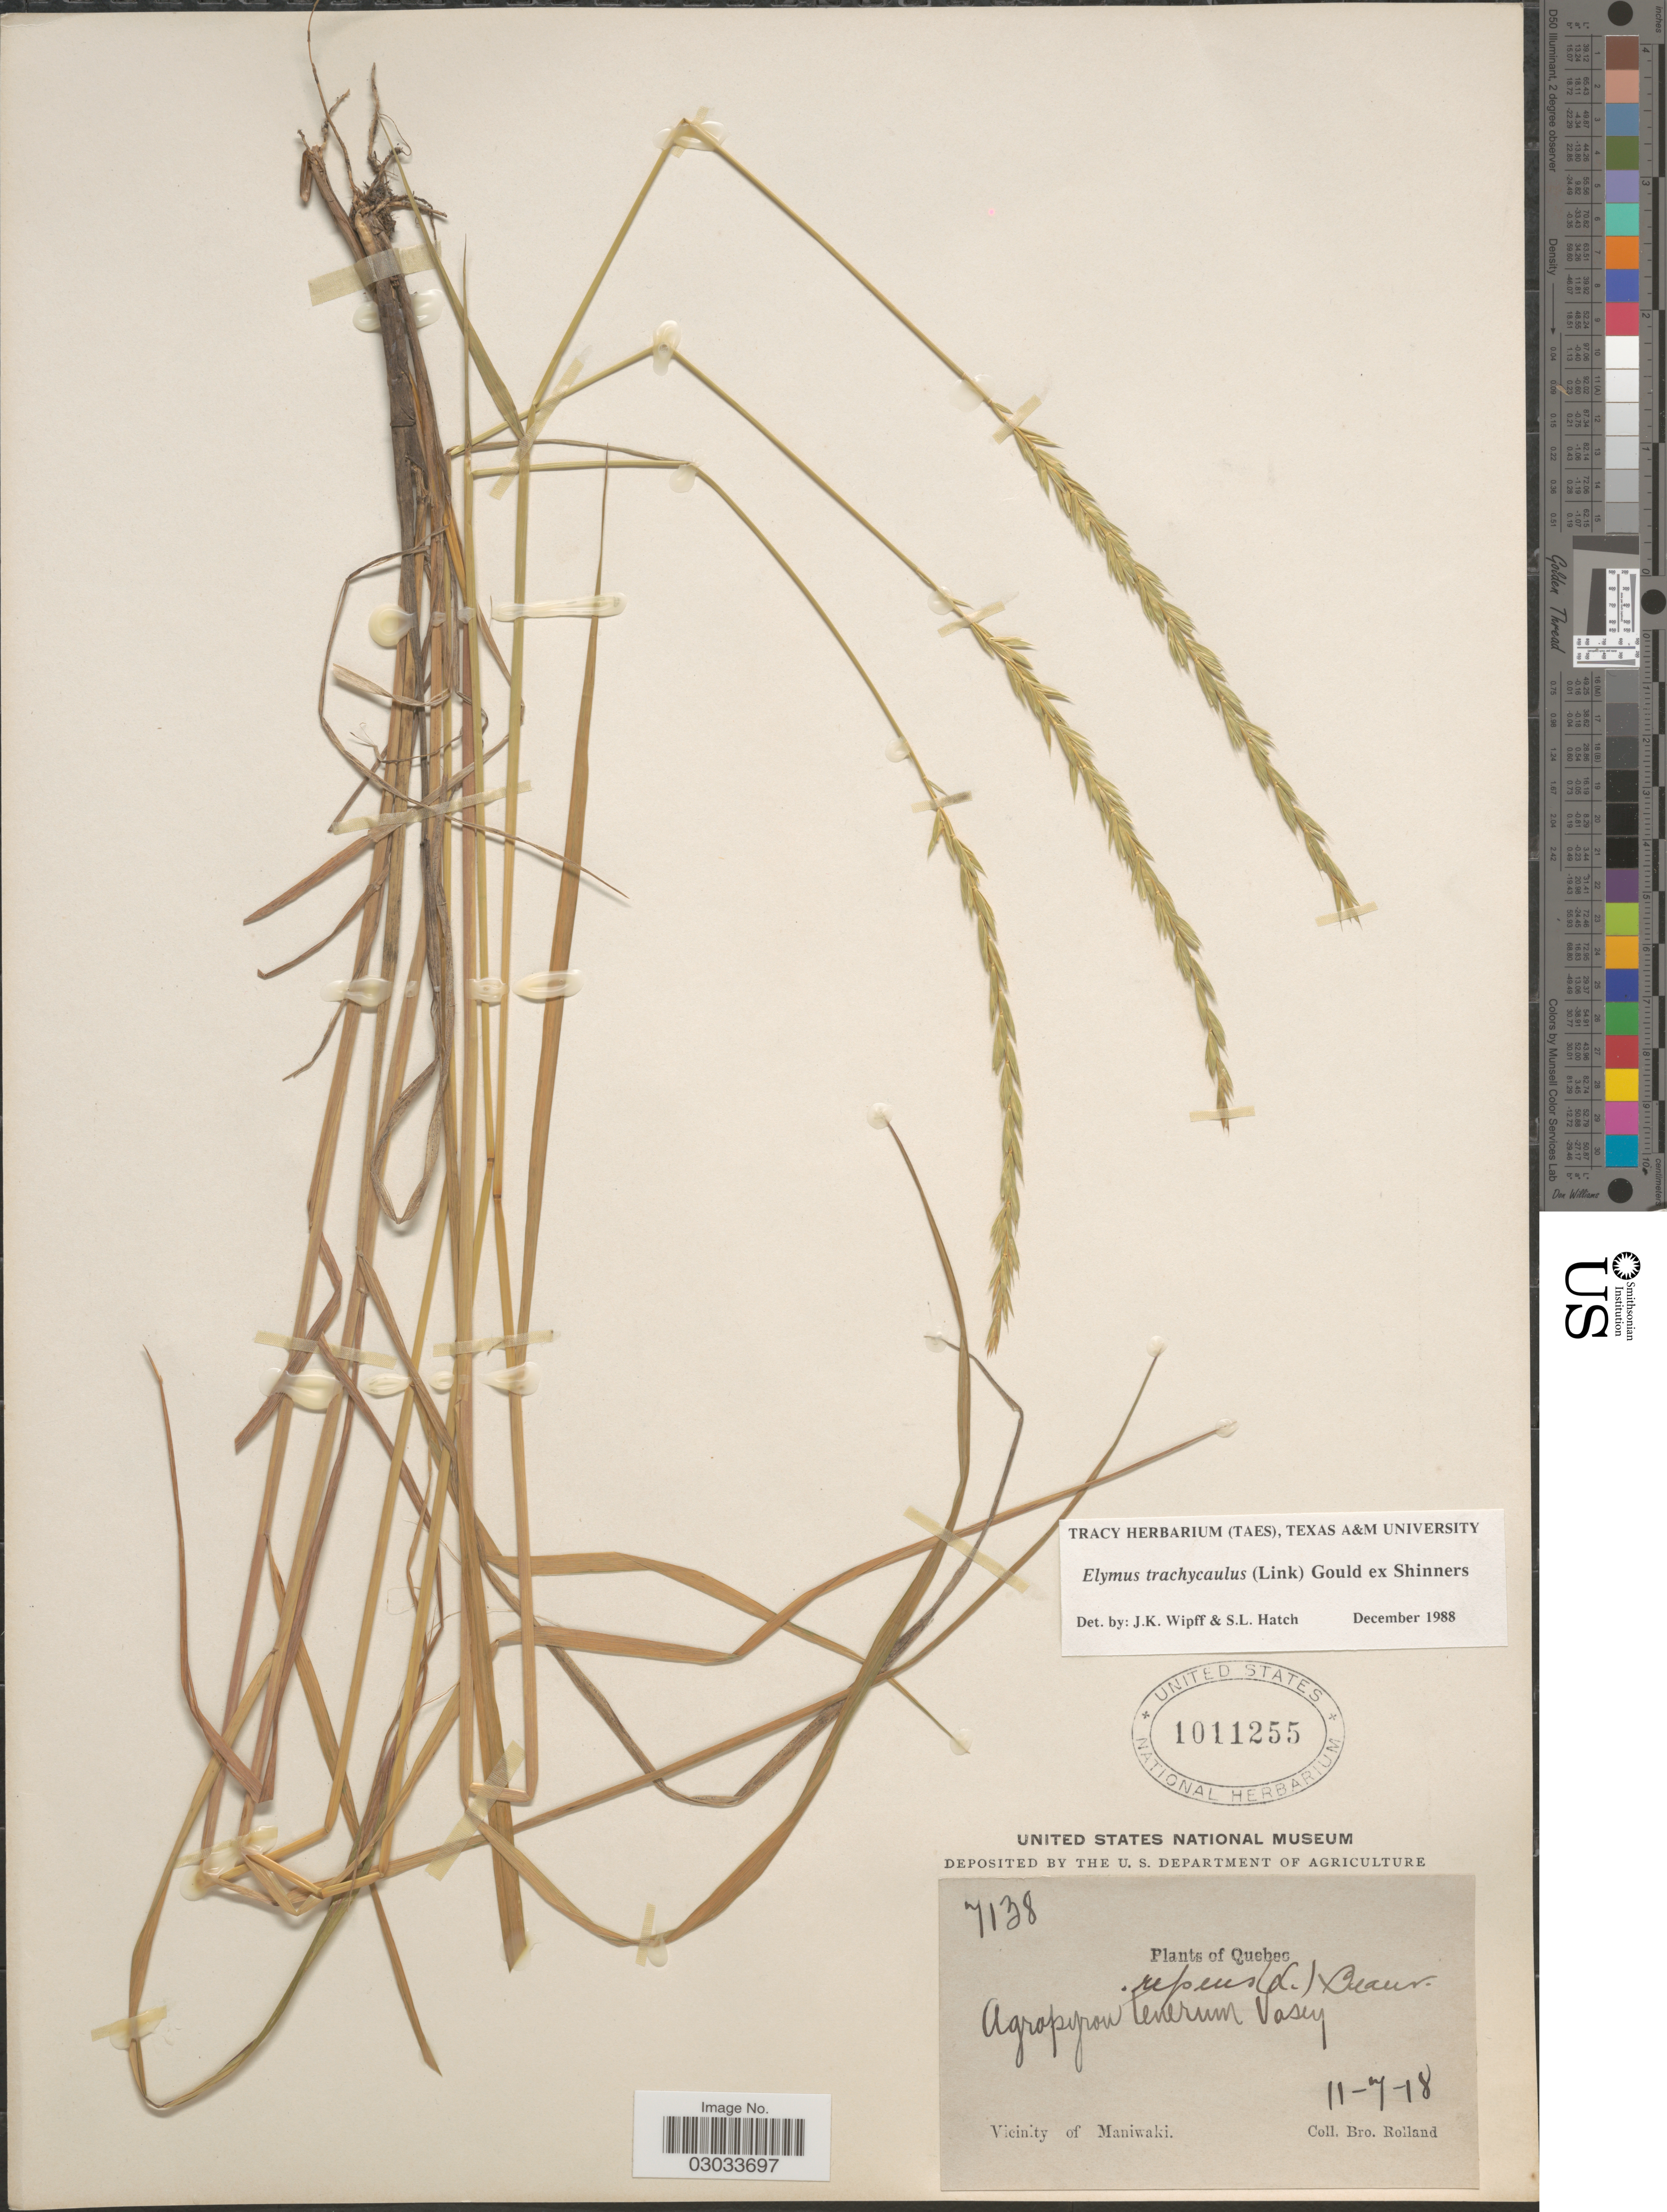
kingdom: Plantae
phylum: Tracheophyta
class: Liliopsida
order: Poales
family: Poaceae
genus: Elymus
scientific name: Elymus trachycaulus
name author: (Link) Gould ex Shinners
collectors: B. Rolland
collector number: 7138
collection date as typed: Transcribed d/m/y: 11/7/18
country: Canada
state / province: Quebec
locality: Vicinity of Maniwaki.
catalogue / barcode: US 1011255